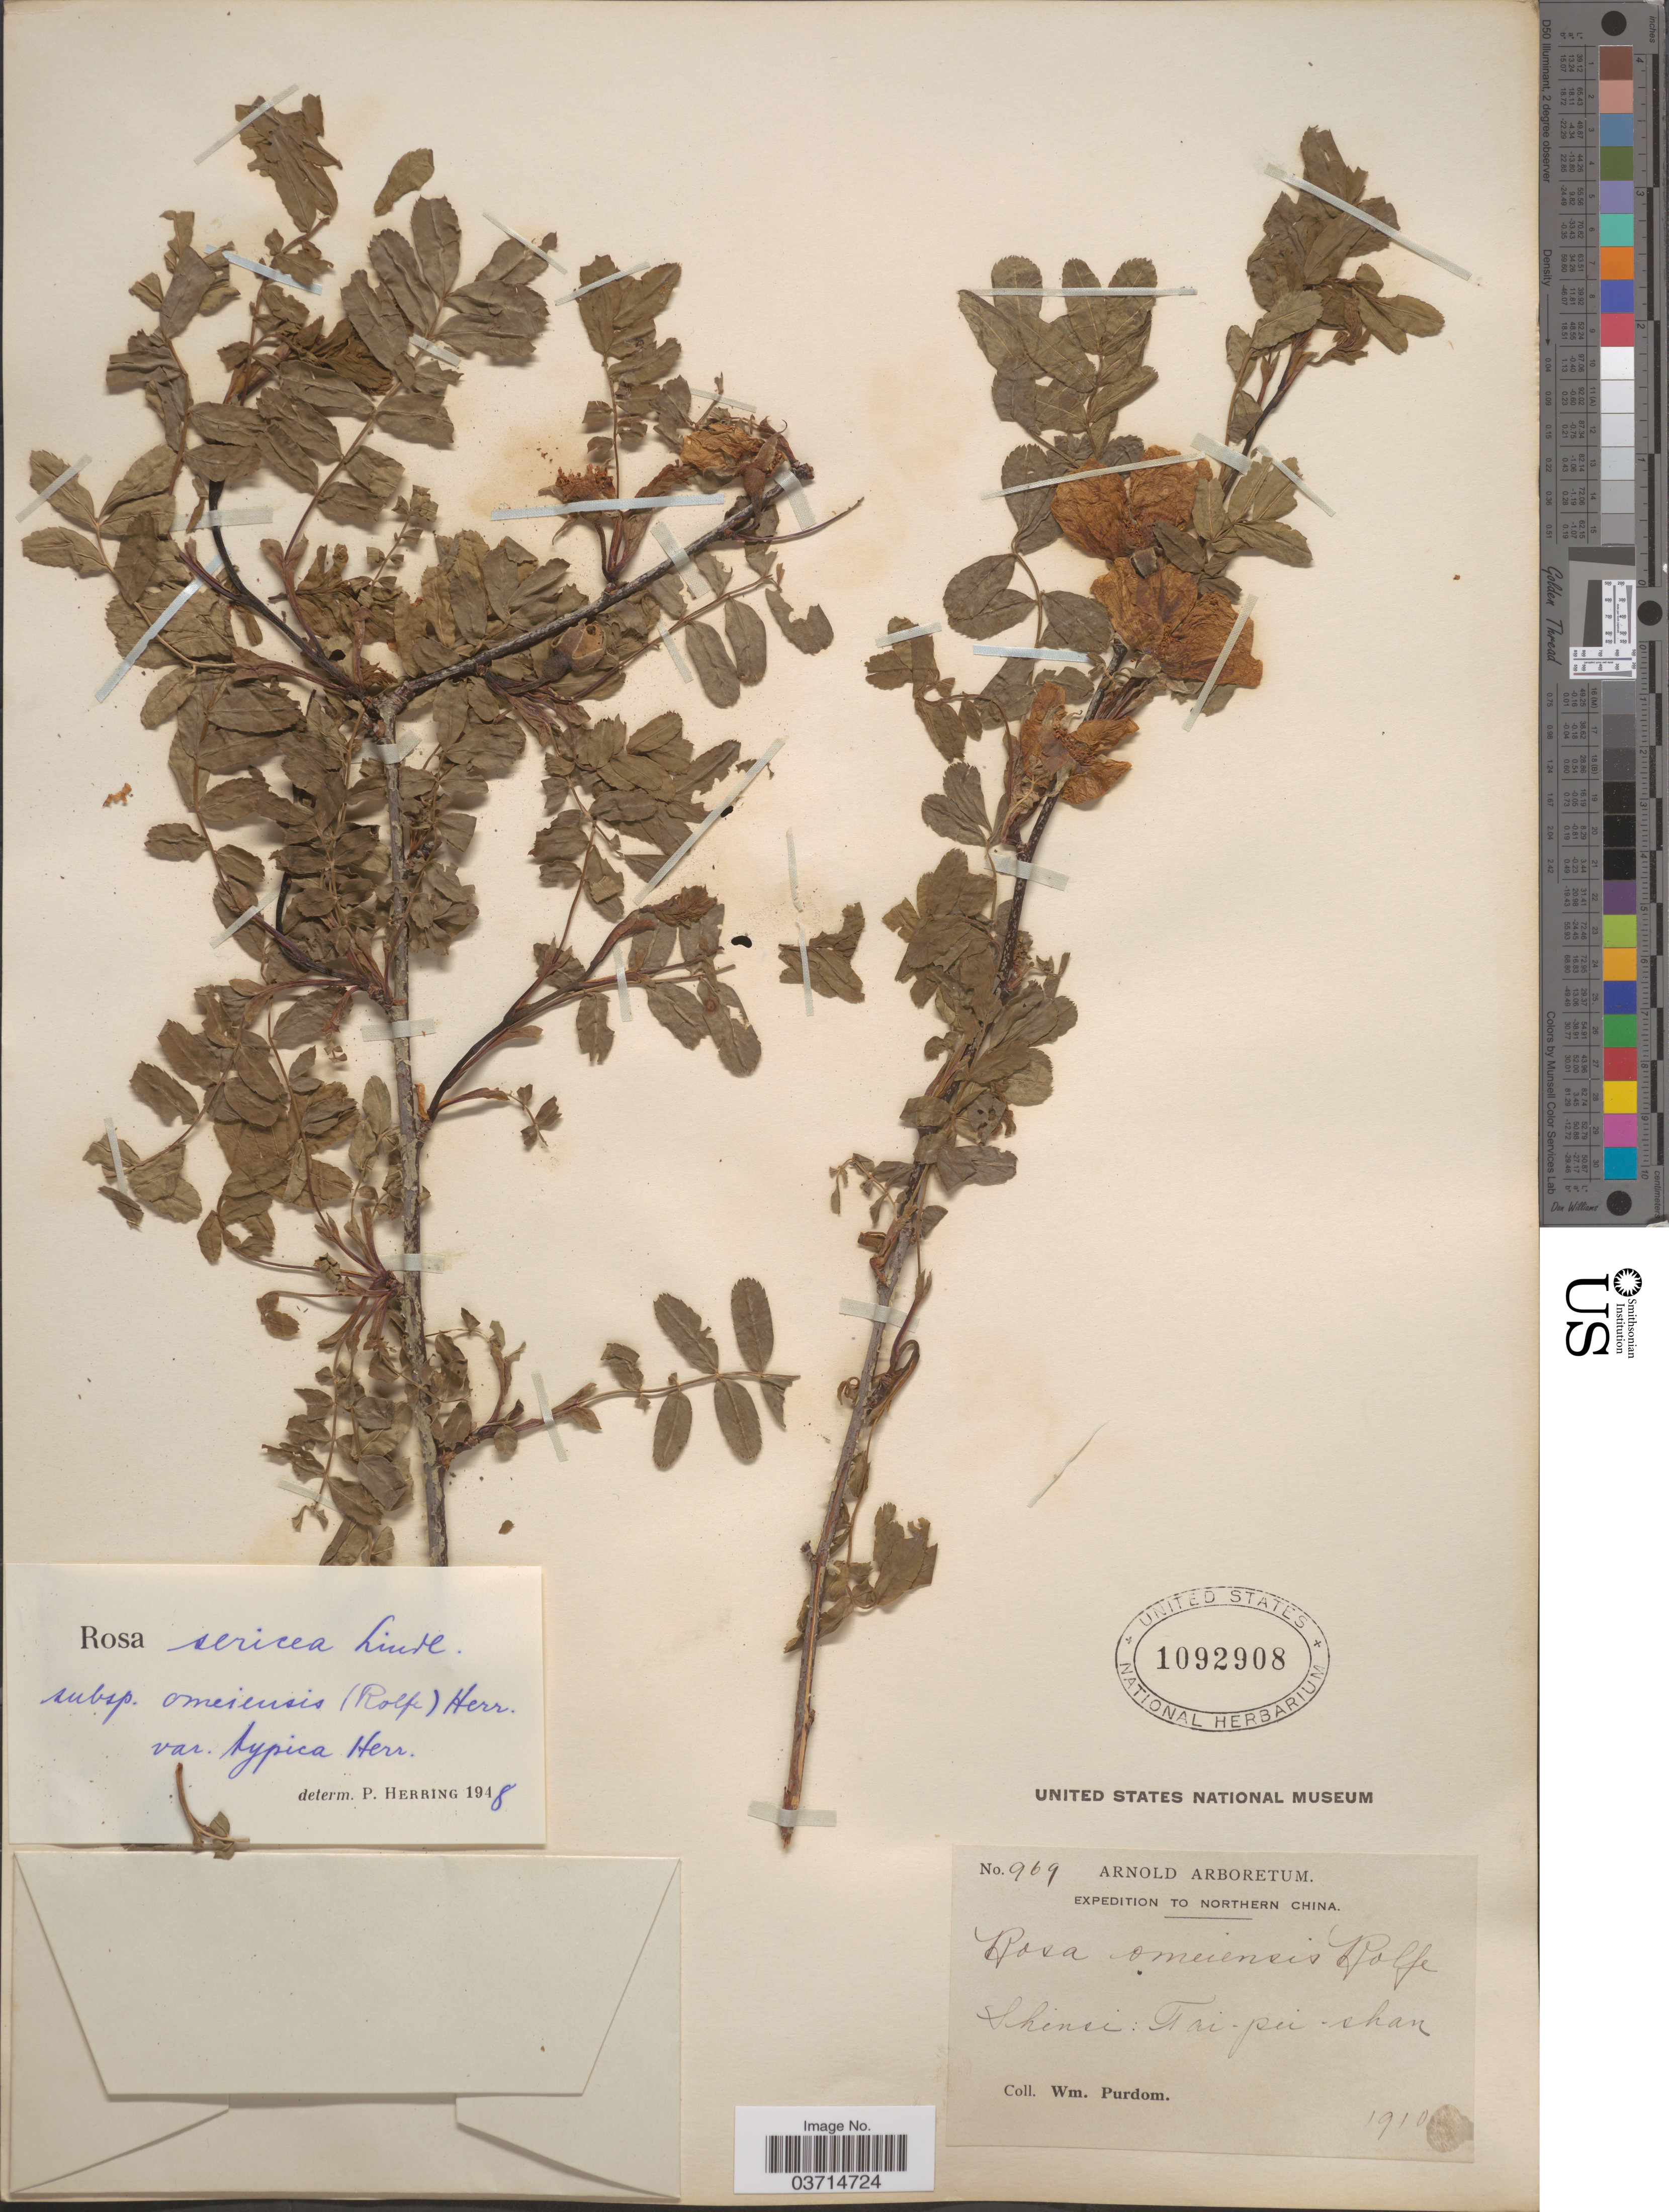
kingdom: Plantae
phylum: Tracheophyta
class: Magnoliopsida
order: Rosales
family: Rosaceae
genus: Rosa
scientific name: Rosa omeiensis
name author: Rolfe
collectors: W. Purdom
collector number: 969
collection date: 1910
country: China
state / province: Shaanxi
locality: Northern China. Shensi: Tai-pei-shan.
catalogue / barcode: US 1092908